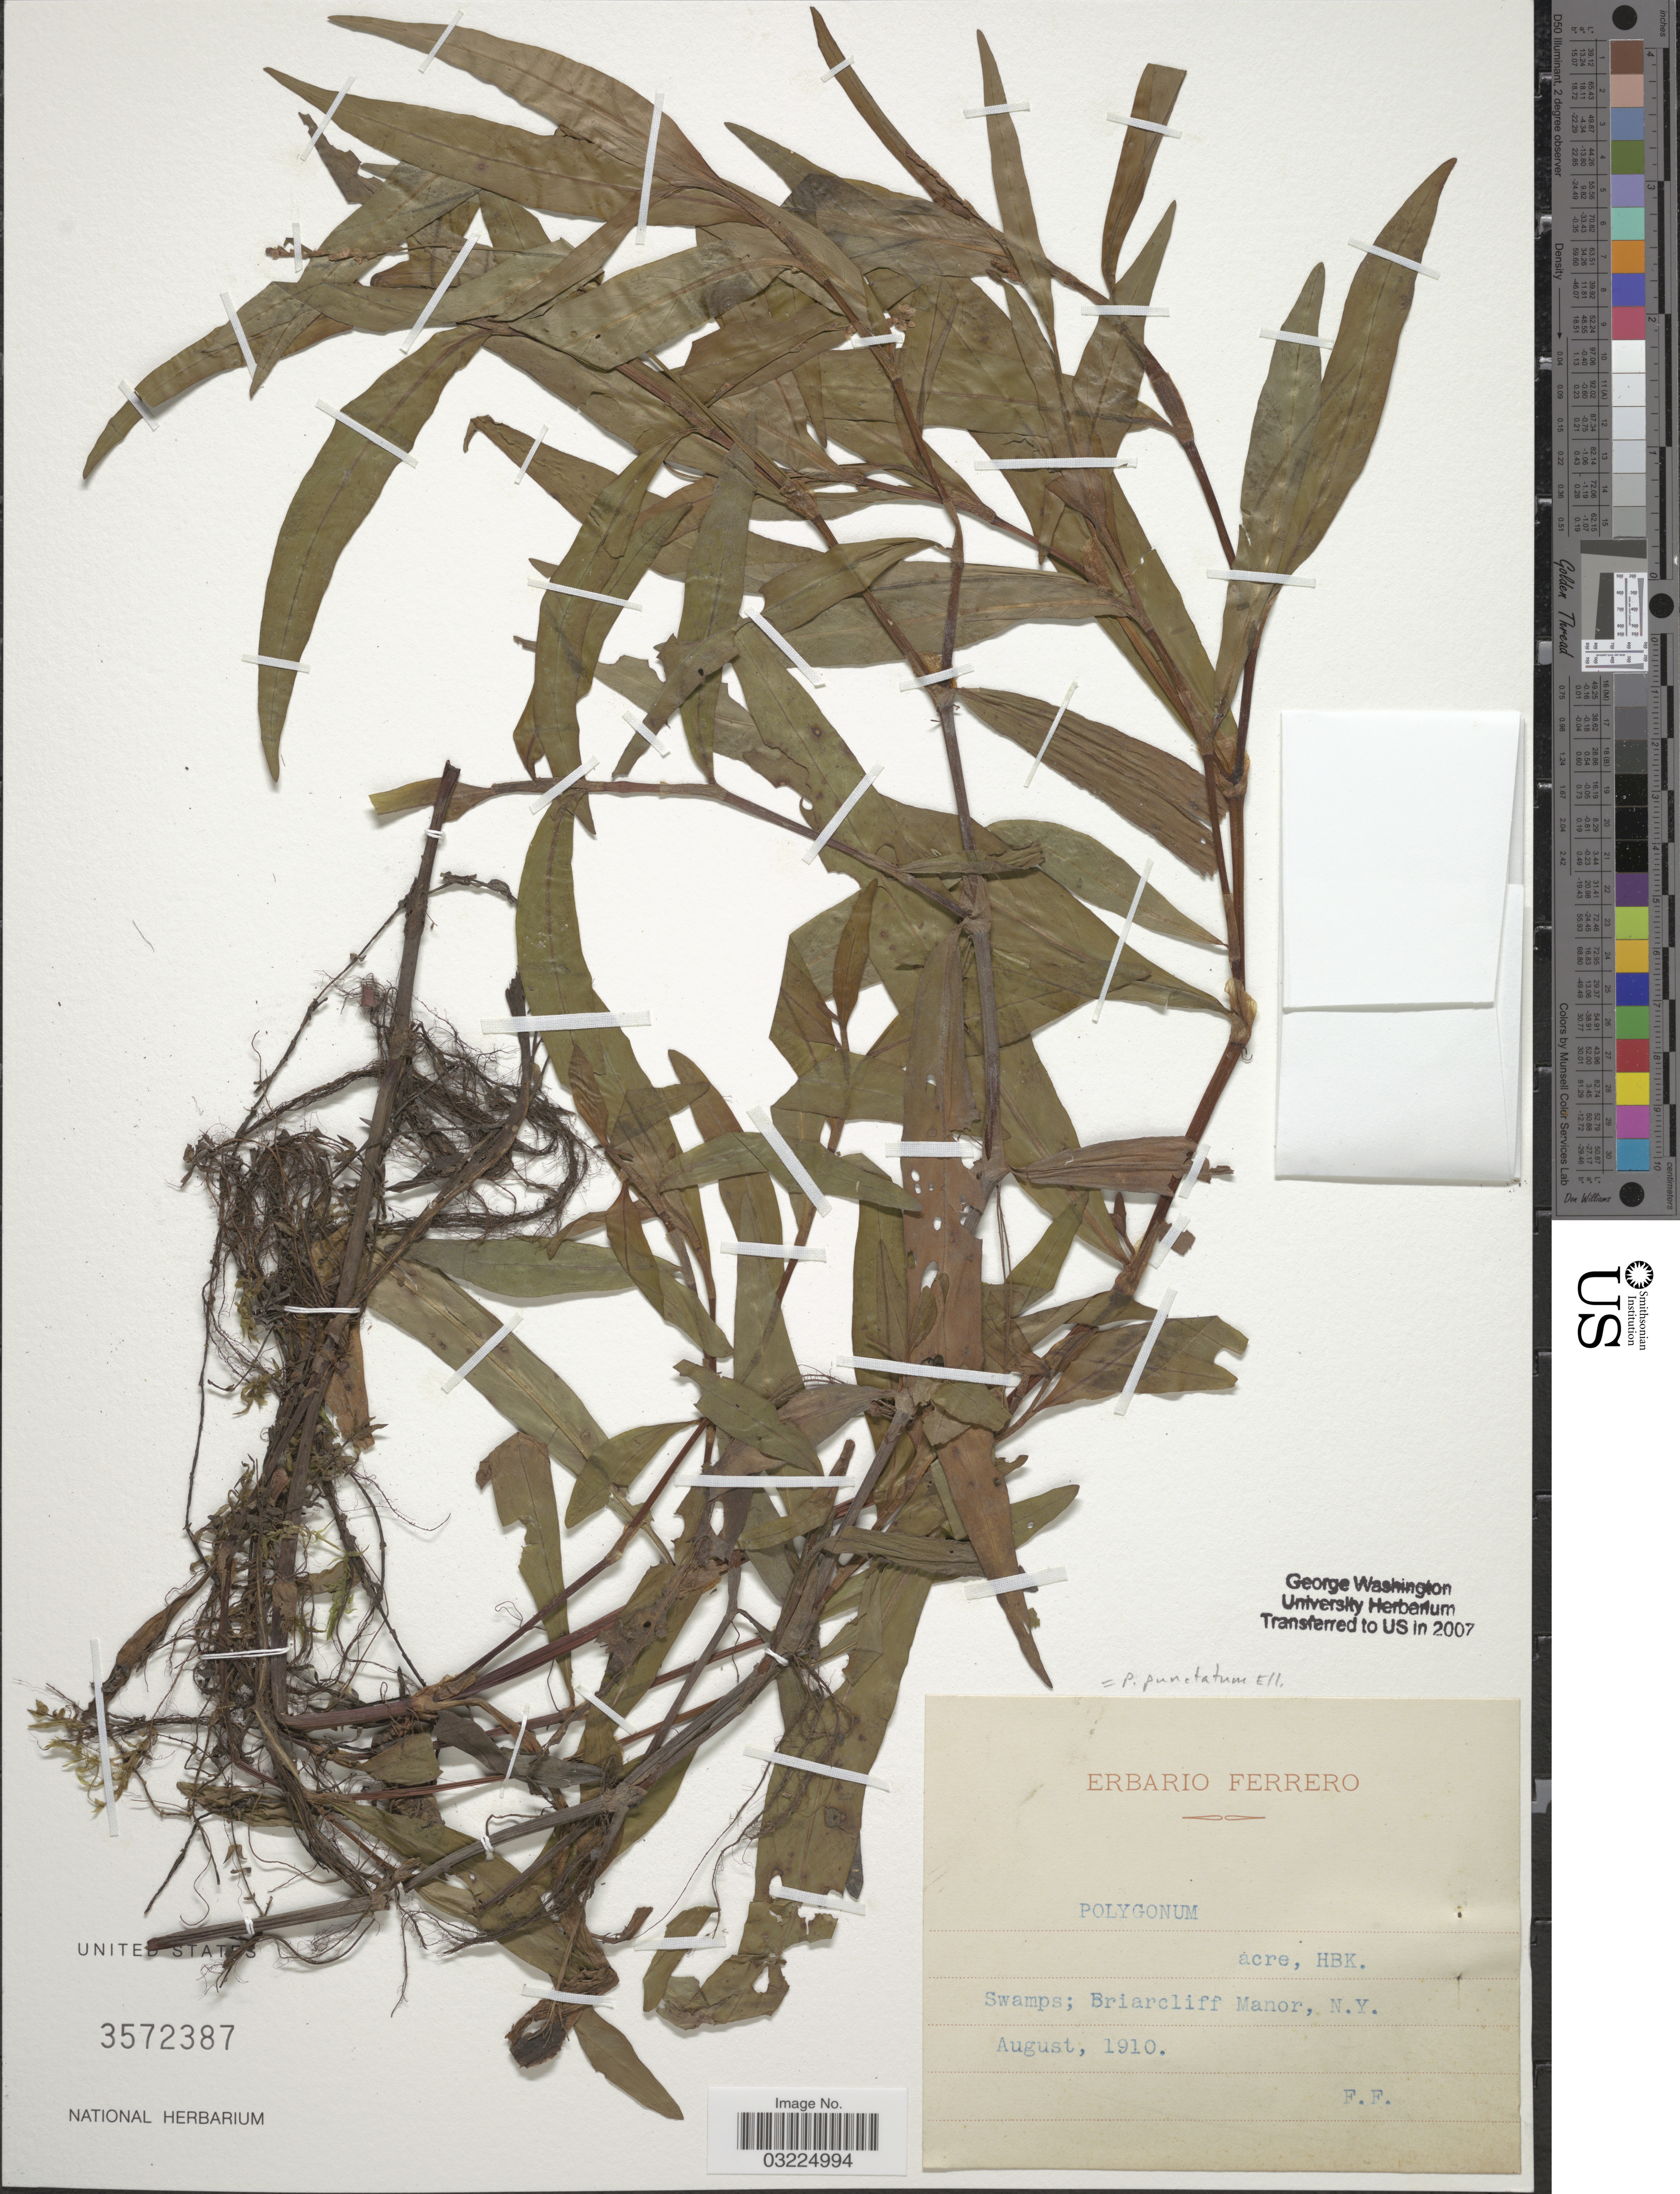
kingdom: Plantae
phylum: Tracheophyta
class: Magnoliopsida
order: Caryophyllales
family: Polygonaceae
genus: Persicaria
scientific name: Persicaria punctata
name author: (Elliott) Small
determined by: Atha, D. E.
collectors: F. Ferrero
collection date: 1910-08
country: United States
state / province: New York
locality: Swamps; Briarcliff Manor.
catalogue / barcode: US 3572387